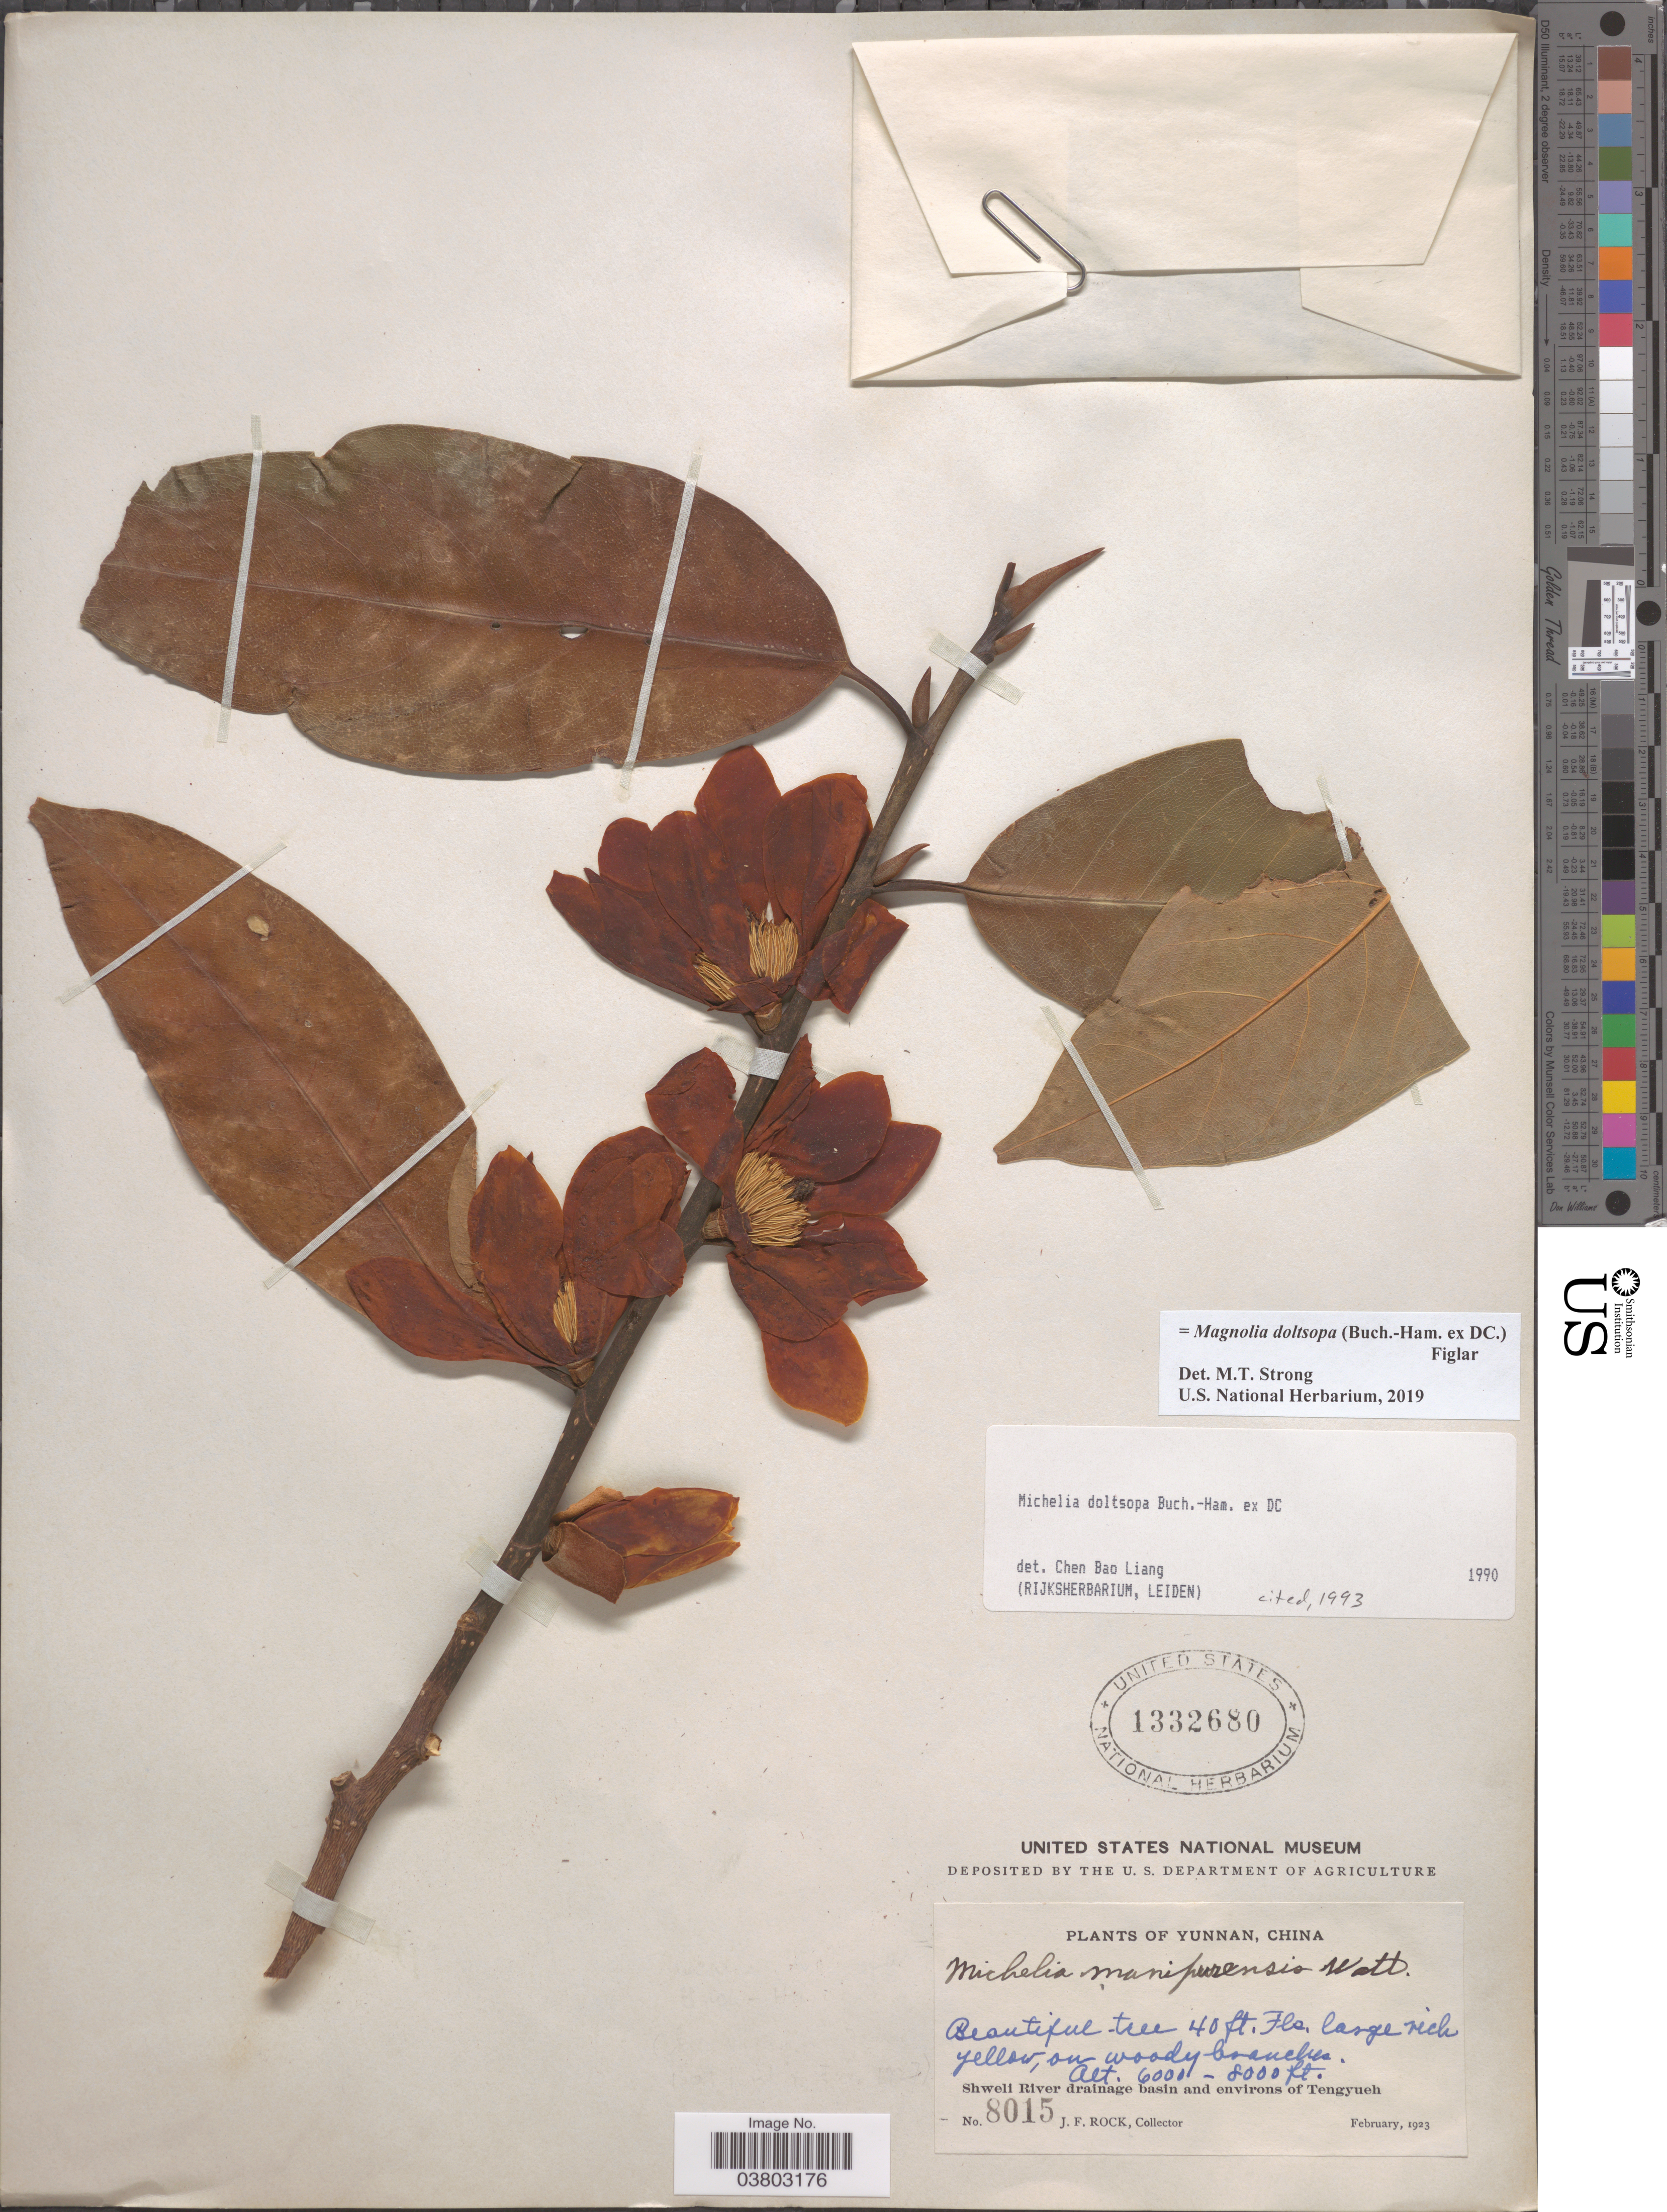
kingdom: Plantae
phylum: Tracheophyta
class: Magnoliopsida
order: Magnoliales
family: Magnoliaceae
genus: Magnolia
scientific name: Magnolia doltsopa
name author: (Buch.-Ham. ex DC.) Figlar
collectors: J. Rock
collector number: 8015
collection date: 1923-02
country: China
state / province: Yunnan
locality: Shweli River drainage basin and environs of Tengyueh.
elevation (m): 1829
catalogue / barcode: US 1332680